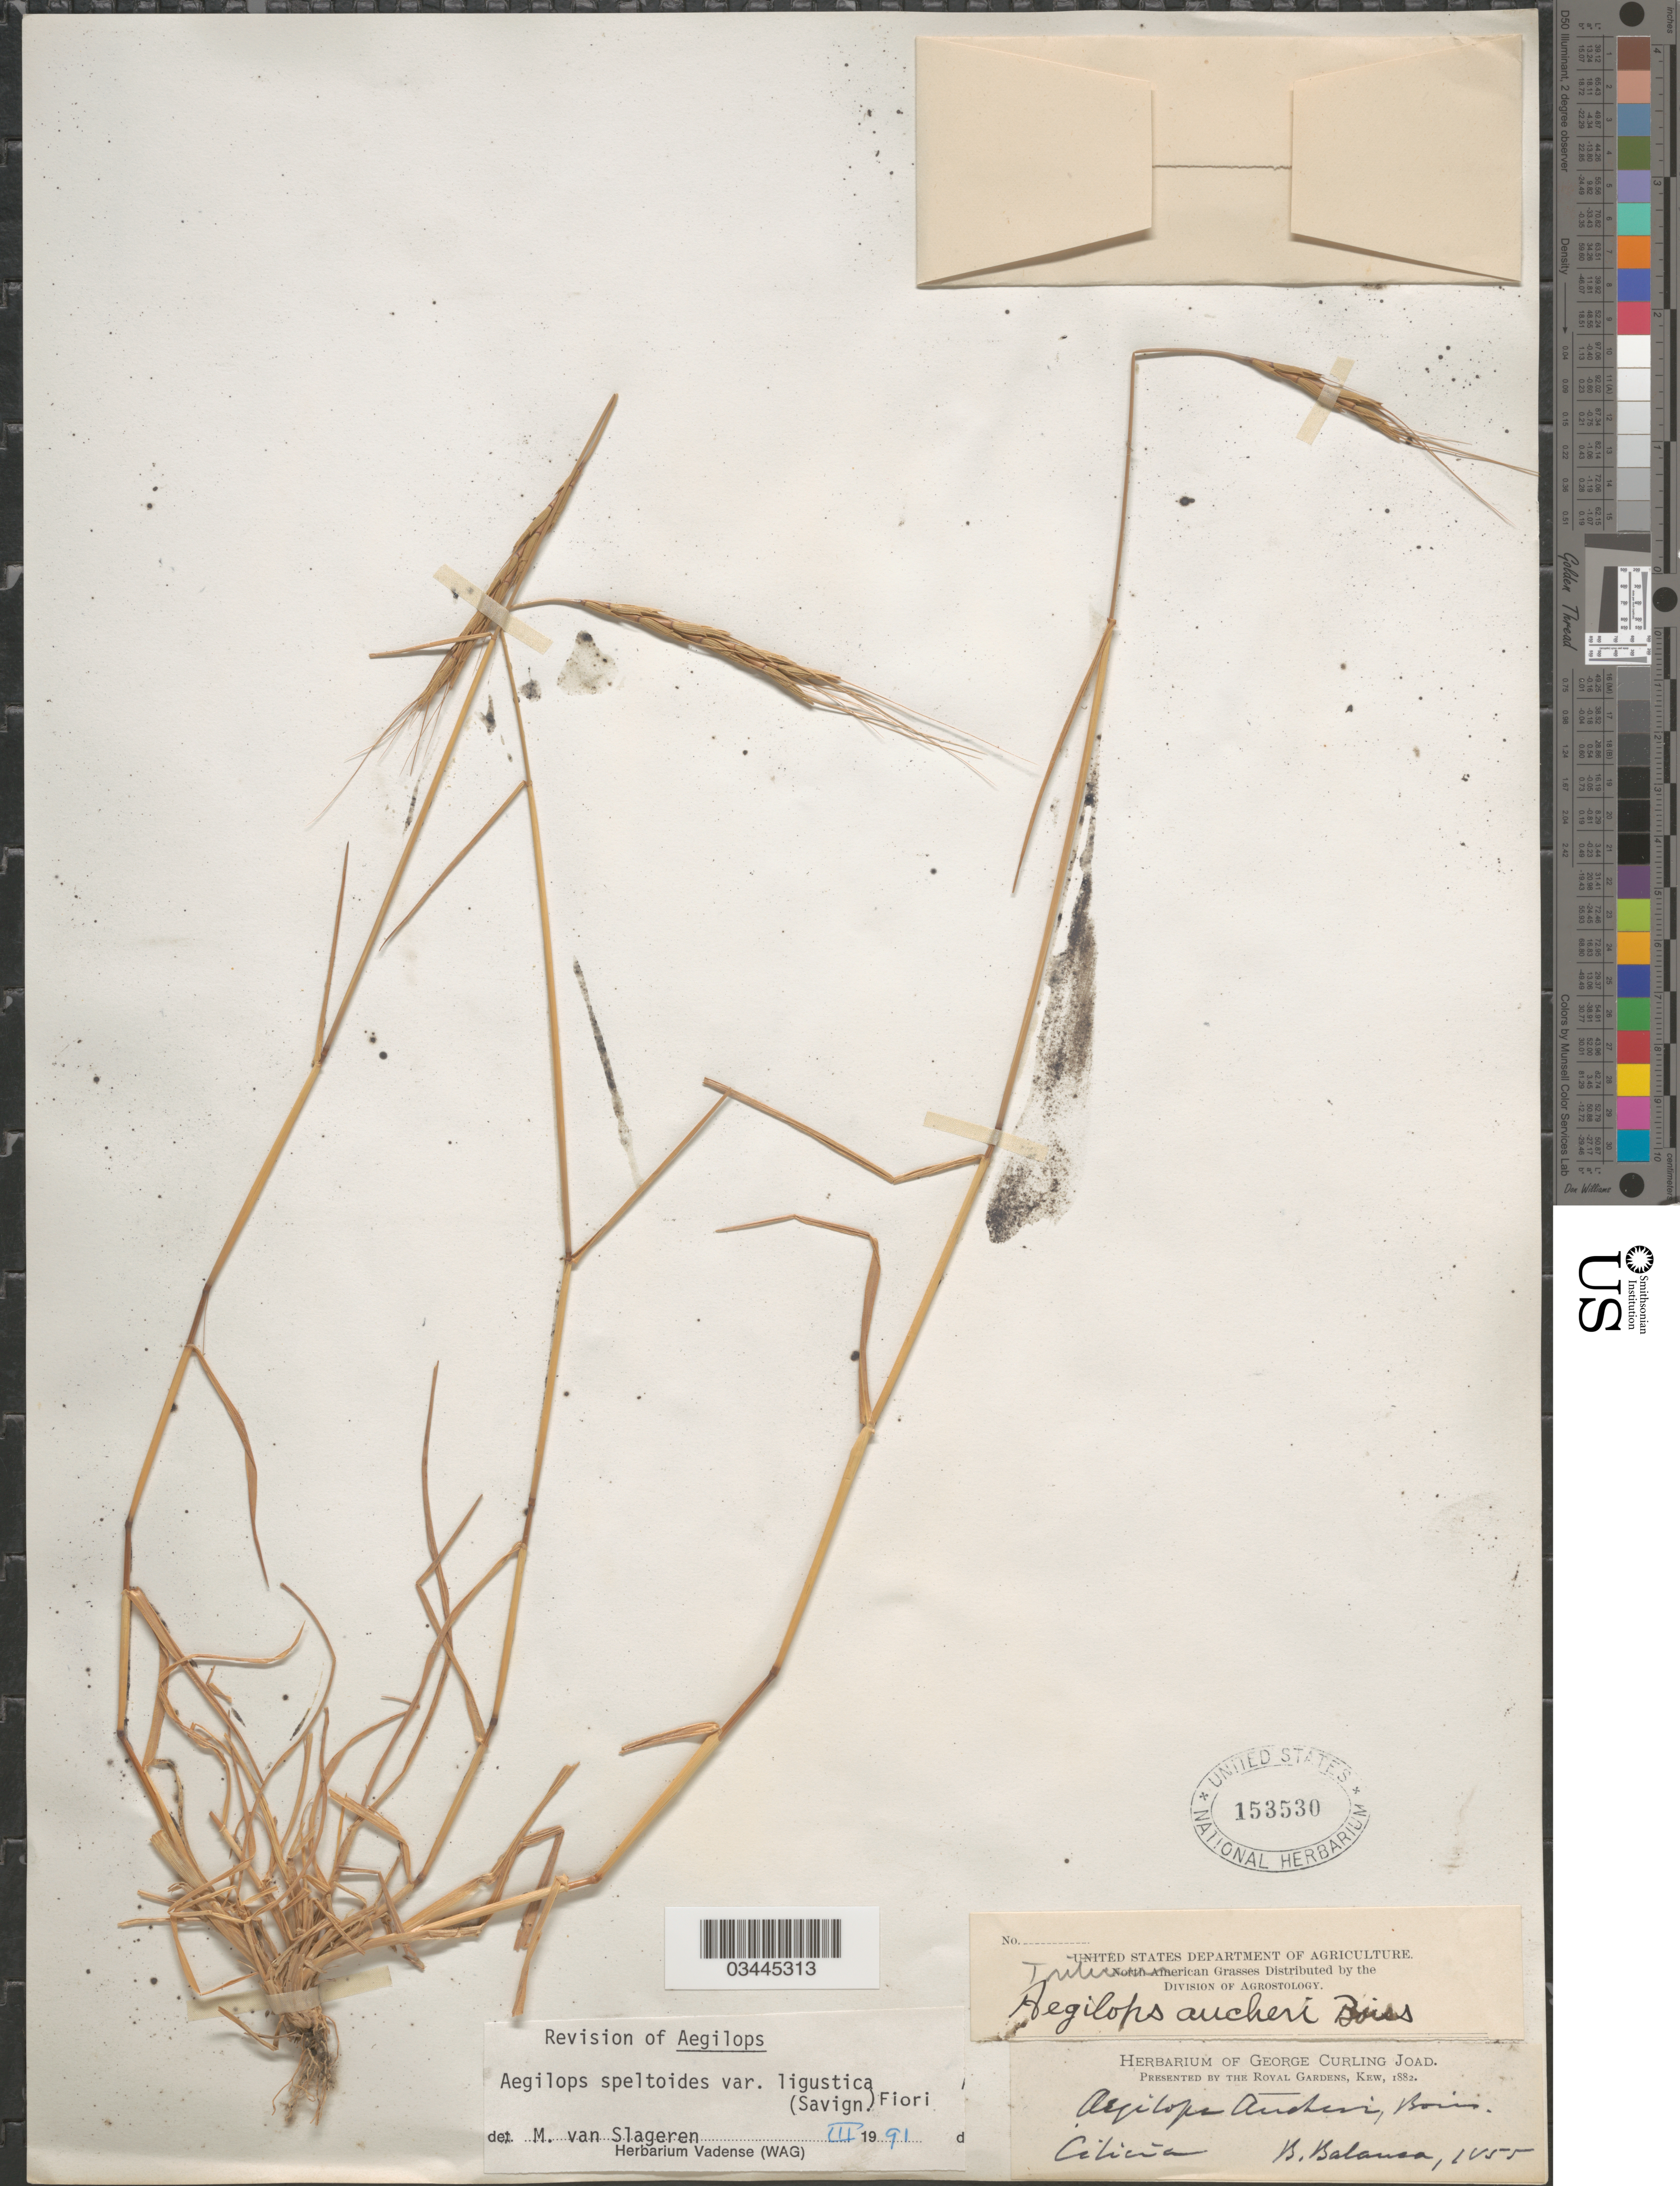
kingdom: Plantae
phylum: Tracheophyta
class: Liliopsida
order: Poales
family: Poaceae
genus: Aegilops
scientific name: Aegilops speltoides var. ligustica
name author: (Savign.) Fiori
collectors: B. Balansa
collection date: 1855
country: Turkey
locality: Cilicia.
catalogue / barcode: US 153530